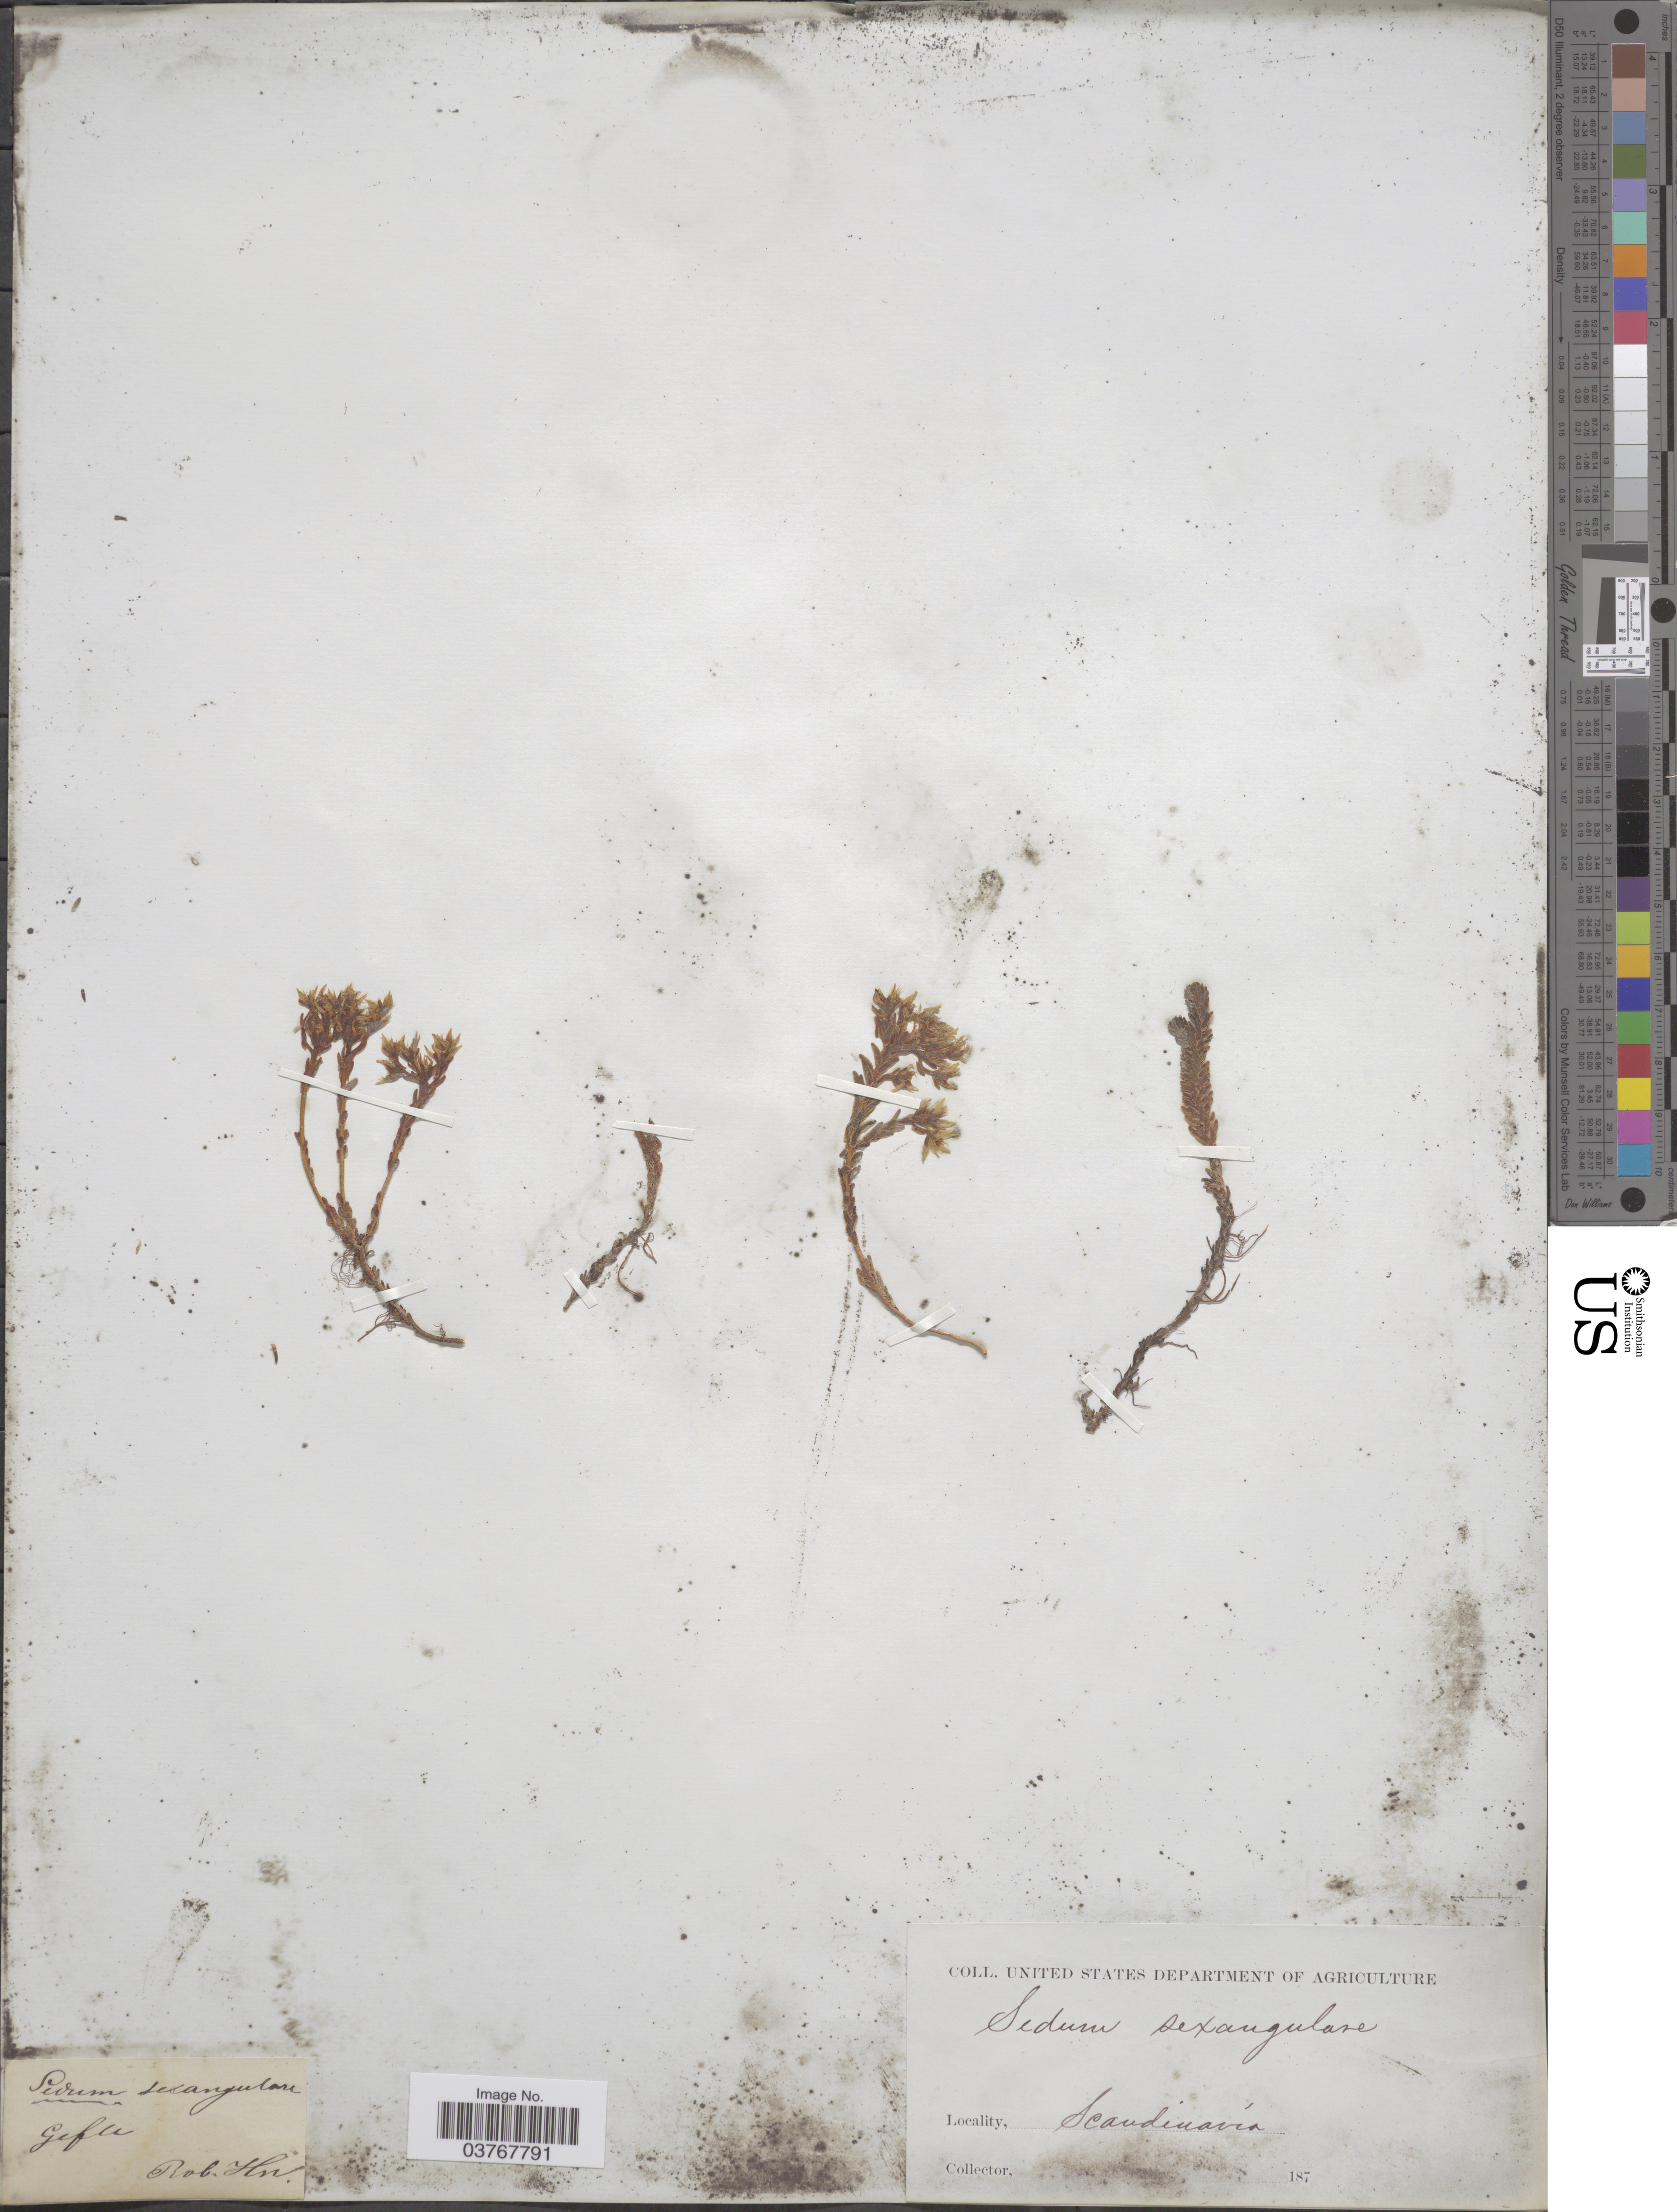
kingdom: Plantae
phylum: Tracheophyta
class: Magnoliopsida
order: Saxifragales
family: Crassulaceae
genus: Sedum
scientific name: Sedum sexangulare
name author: L.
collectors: R. Hn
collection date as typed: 187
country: Sweden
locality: Gefle. Scandinavia.